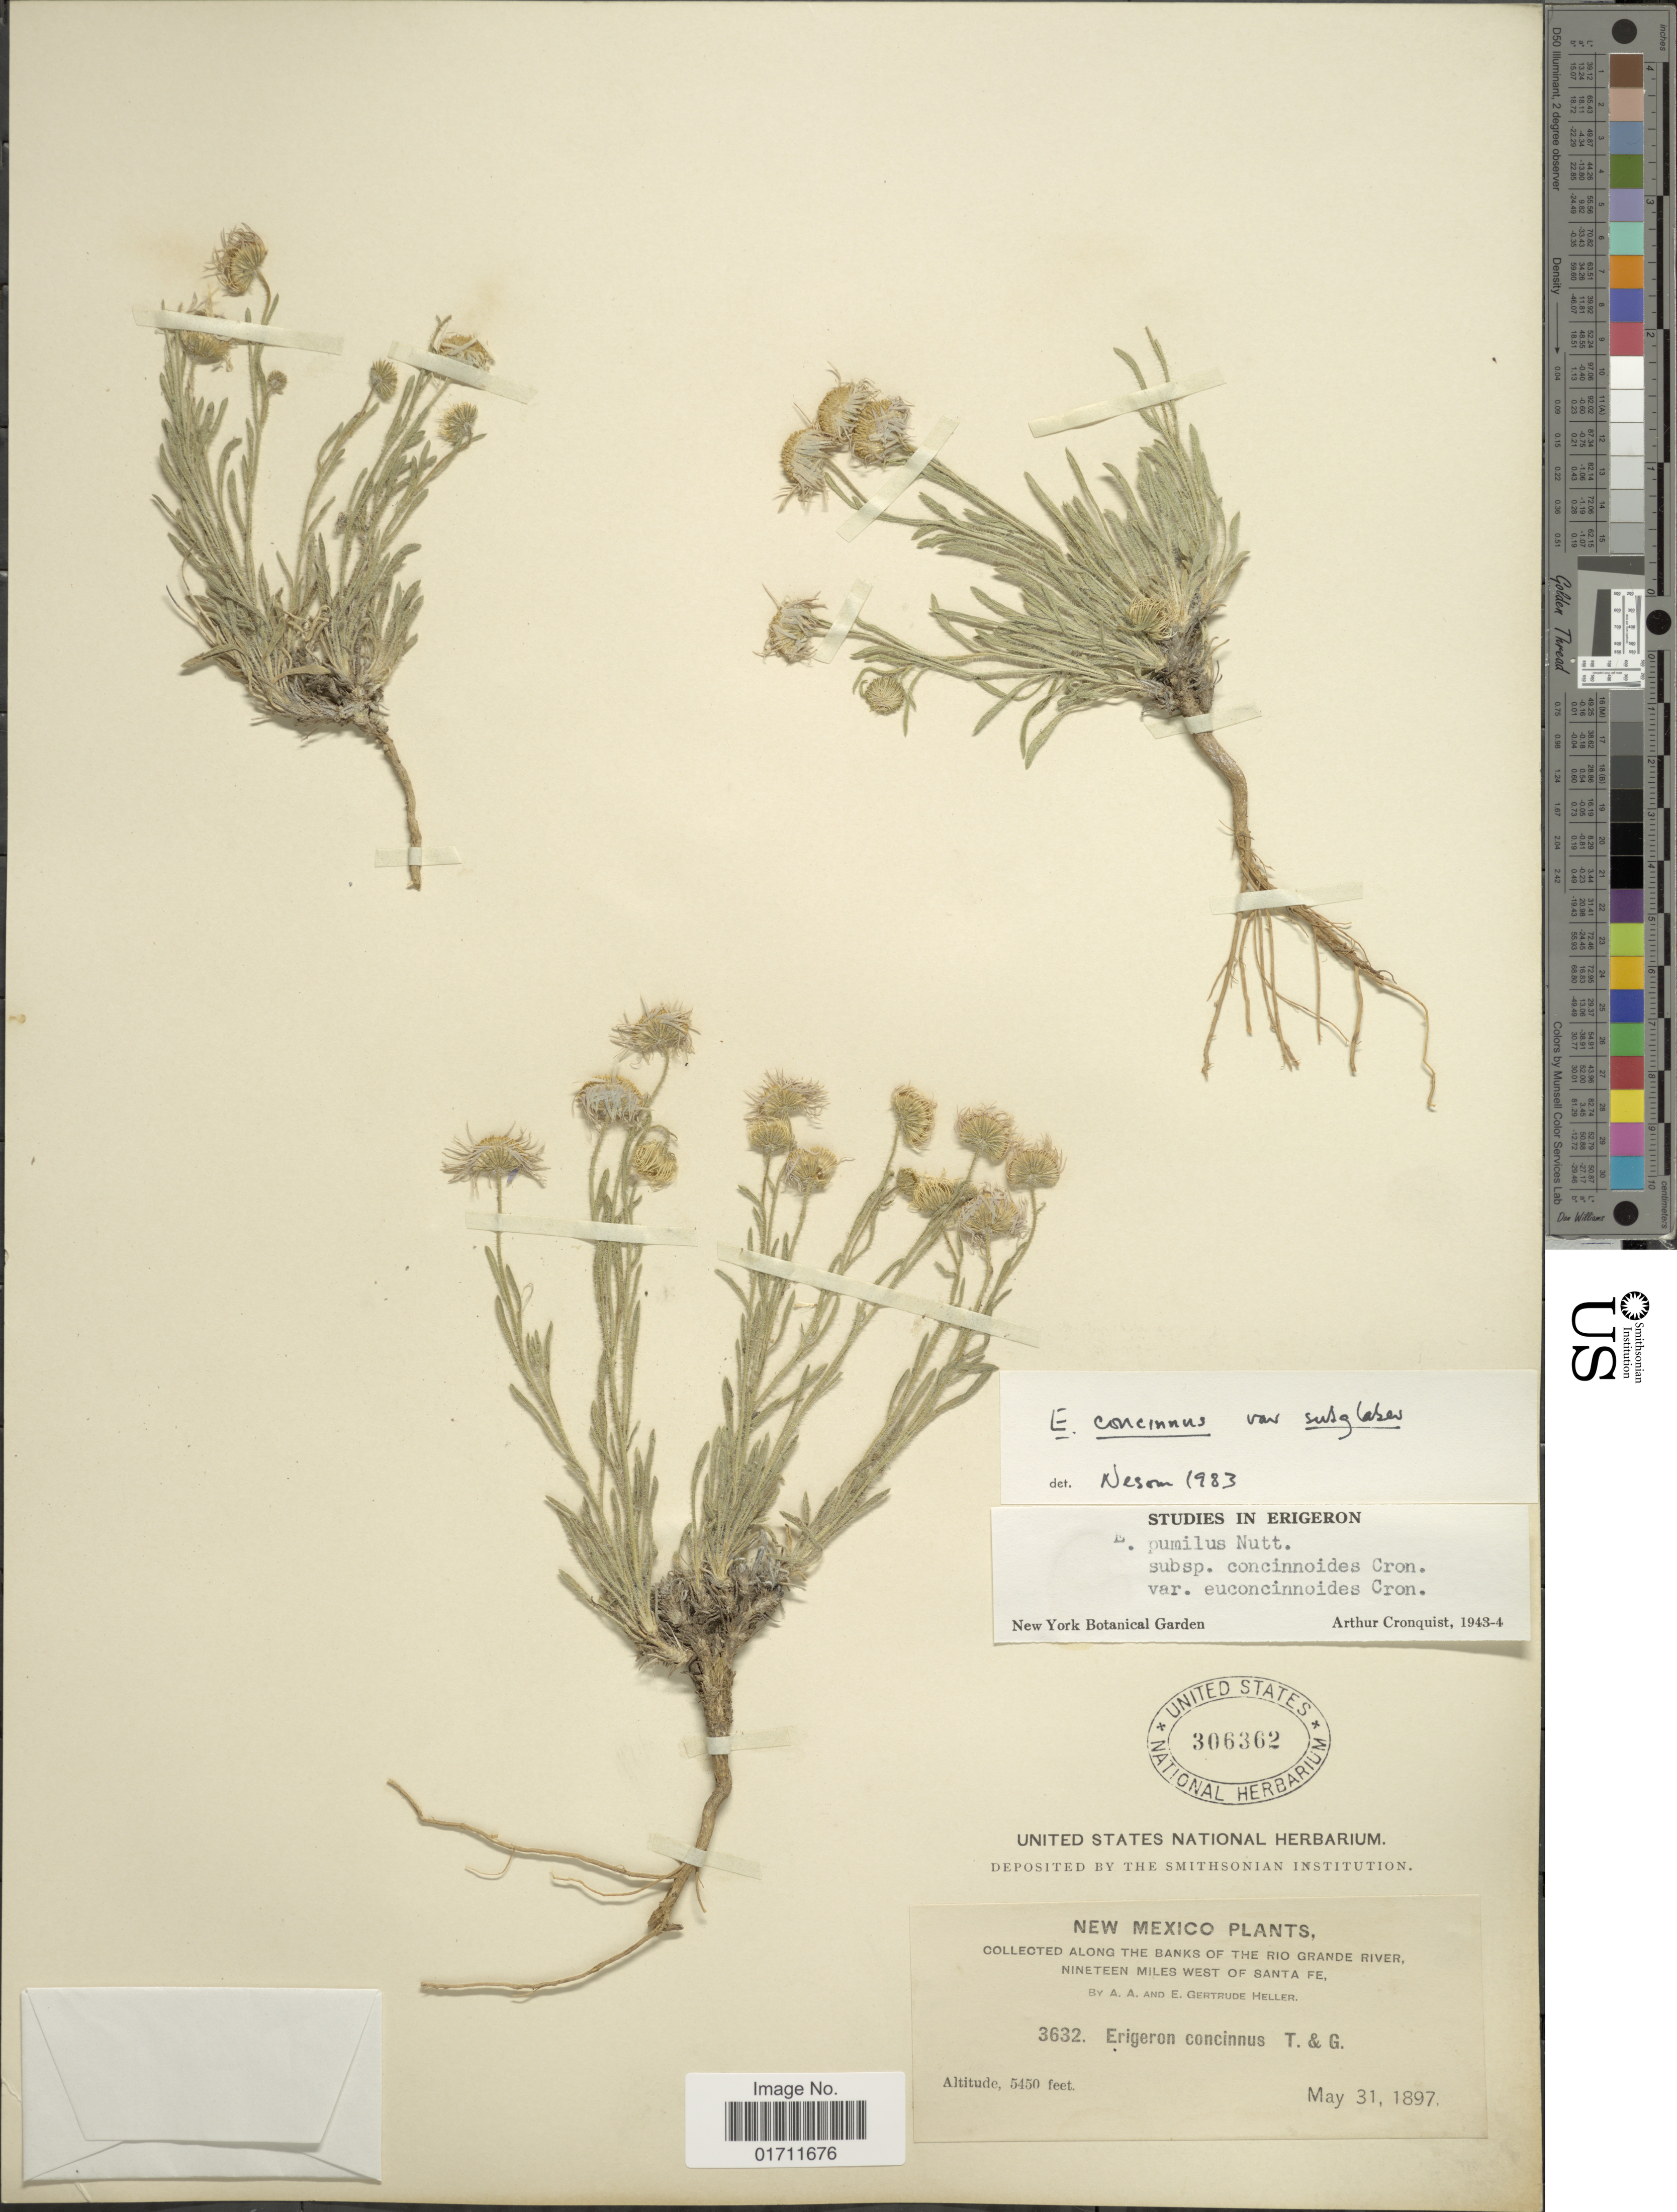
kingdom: Plantae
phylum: Tracheophyta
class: Magnoliopsida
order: Asterales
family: Asteraceae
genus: Erigeron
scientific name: Erigeron concinnus var. subglaber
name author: (Cronq.) G.L. Nesom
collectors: A. A. Heller & E. G. Heller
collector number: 3632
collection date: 1897-05-31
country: United States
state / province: New Mexico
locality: Along the Banks of the Rio Grande River, Nineteen Miles West of Santa Fe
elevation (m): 1661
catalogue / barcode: US 306362